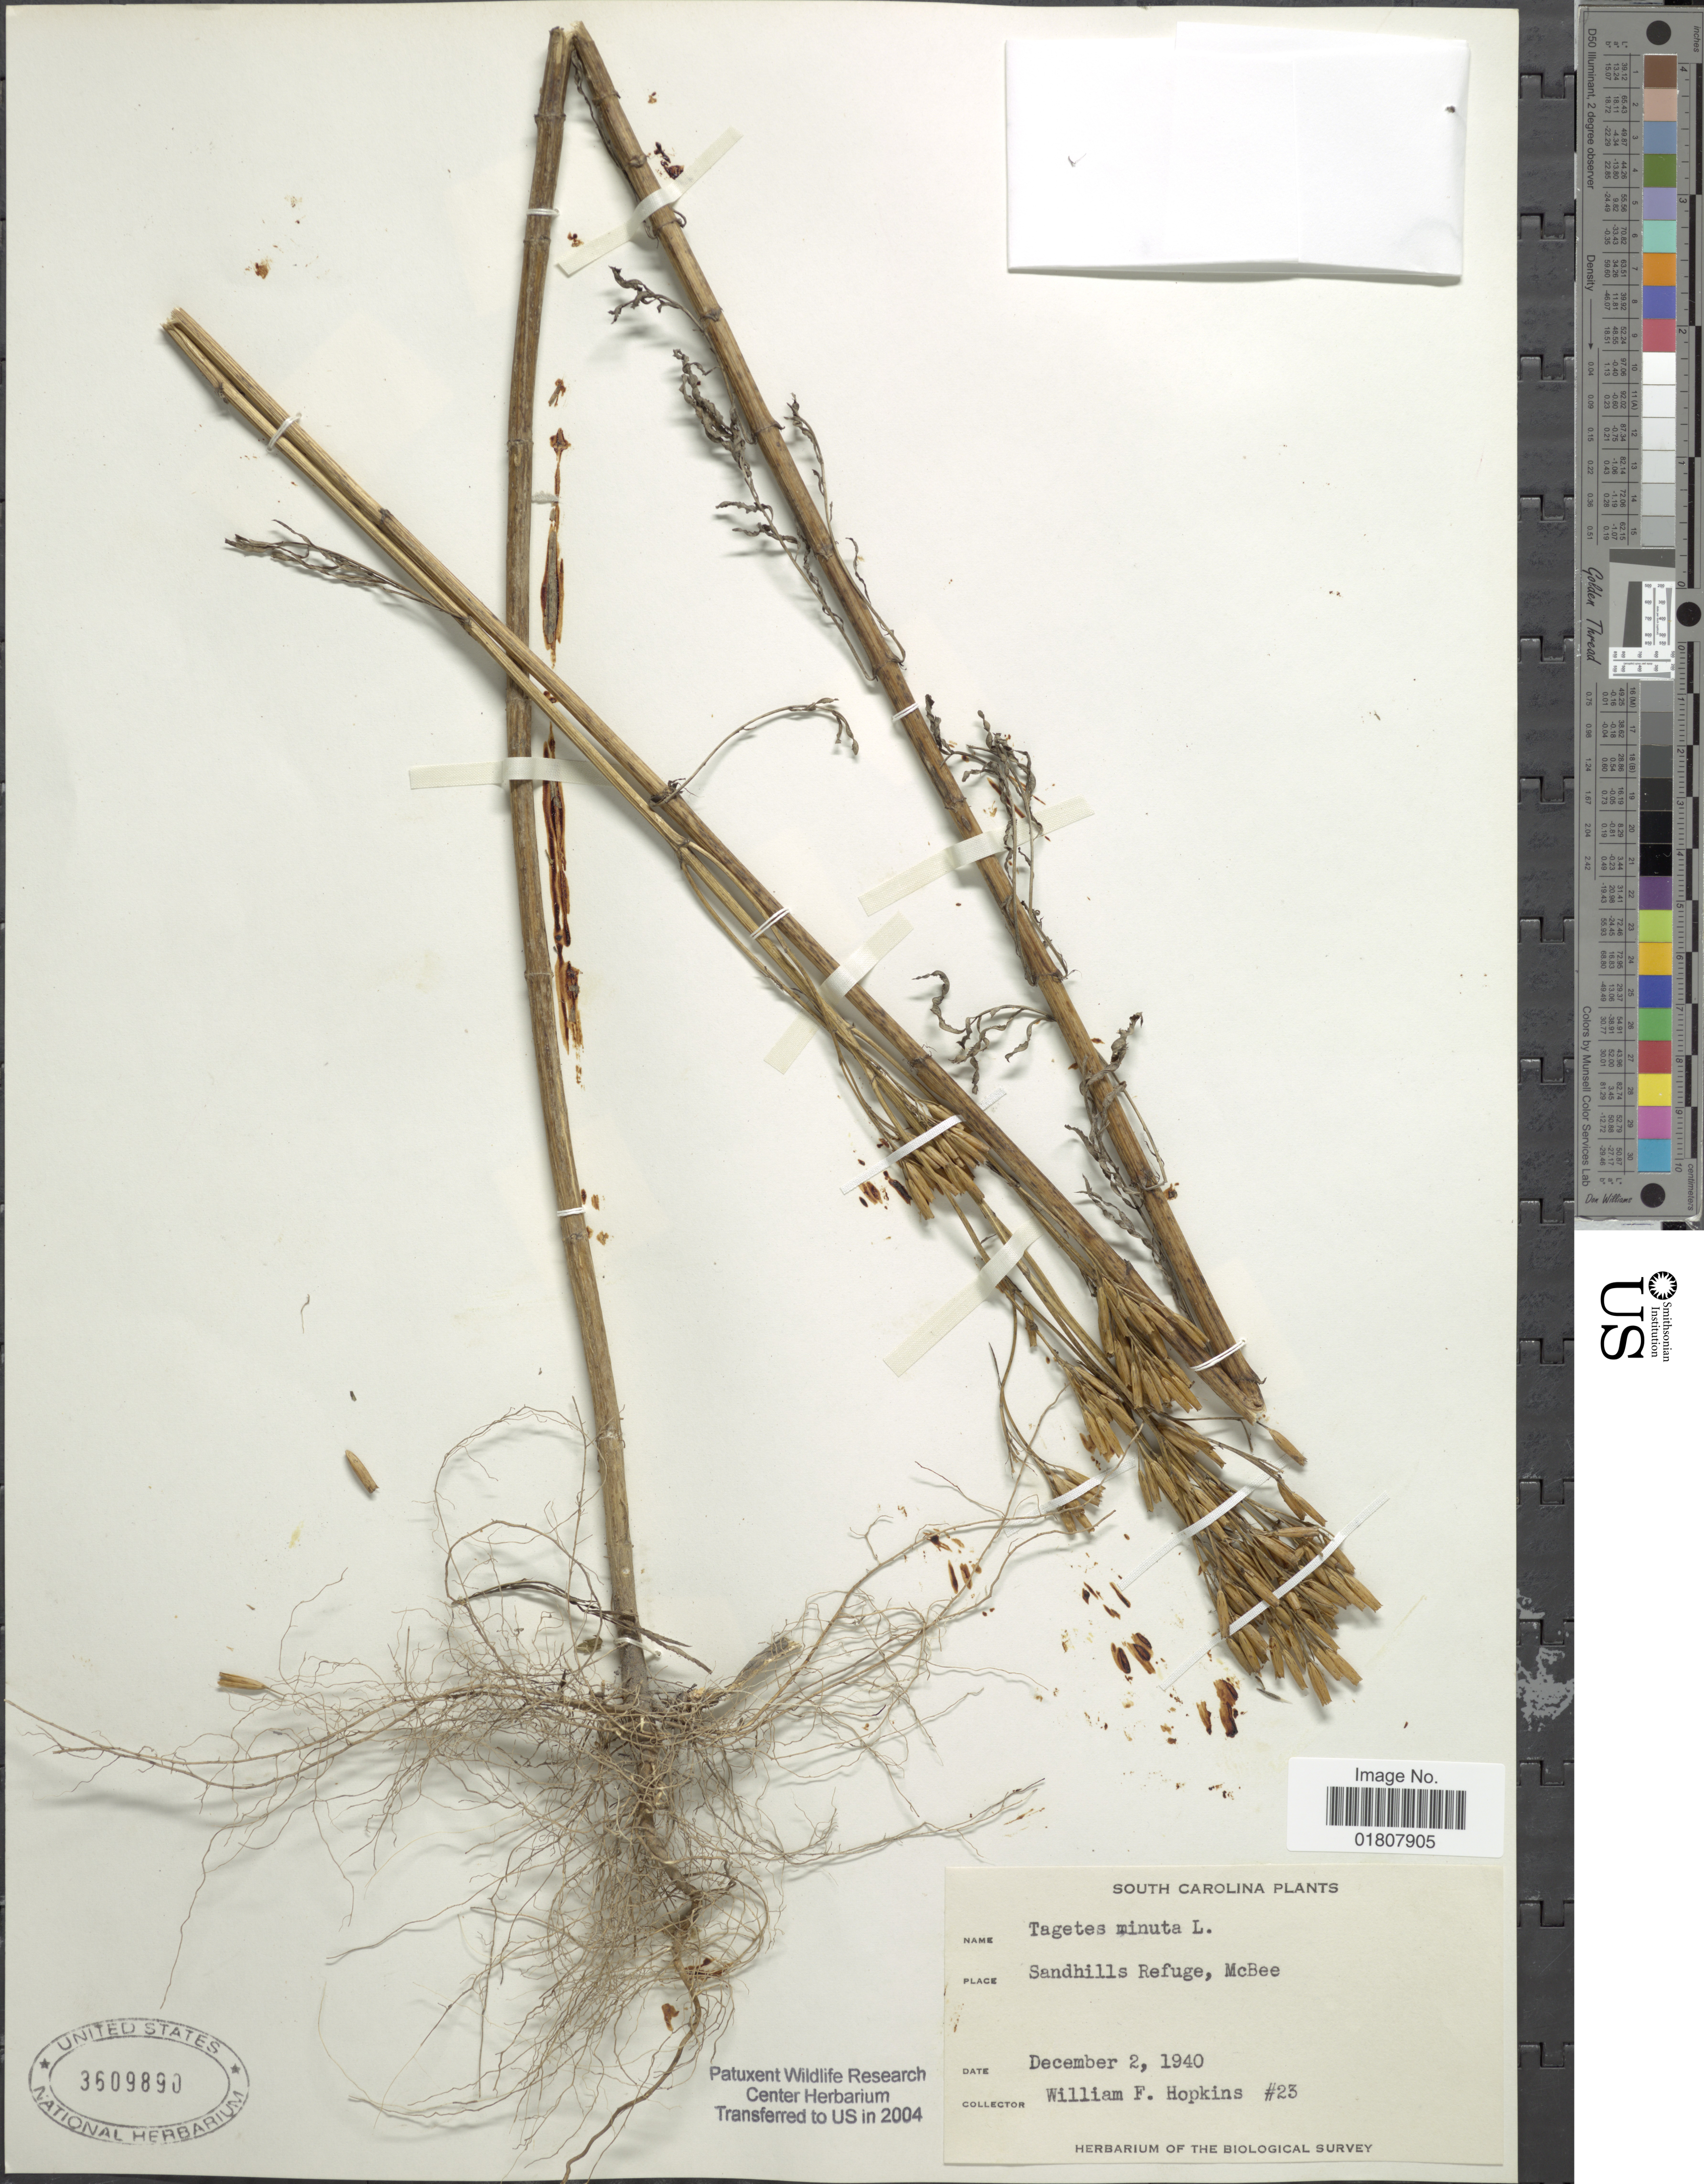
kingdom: Plantae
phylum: Tracheophyta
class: Magnoliopsida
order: Asterales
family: Asteraceae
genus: Tagetes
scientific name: Tagetes minuta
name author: L.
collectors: W. Hopkins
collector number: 23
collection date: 1940-12-02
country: United States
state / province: South Carolina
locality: Sandhills Refuge, McBee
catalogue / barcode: US 3609890